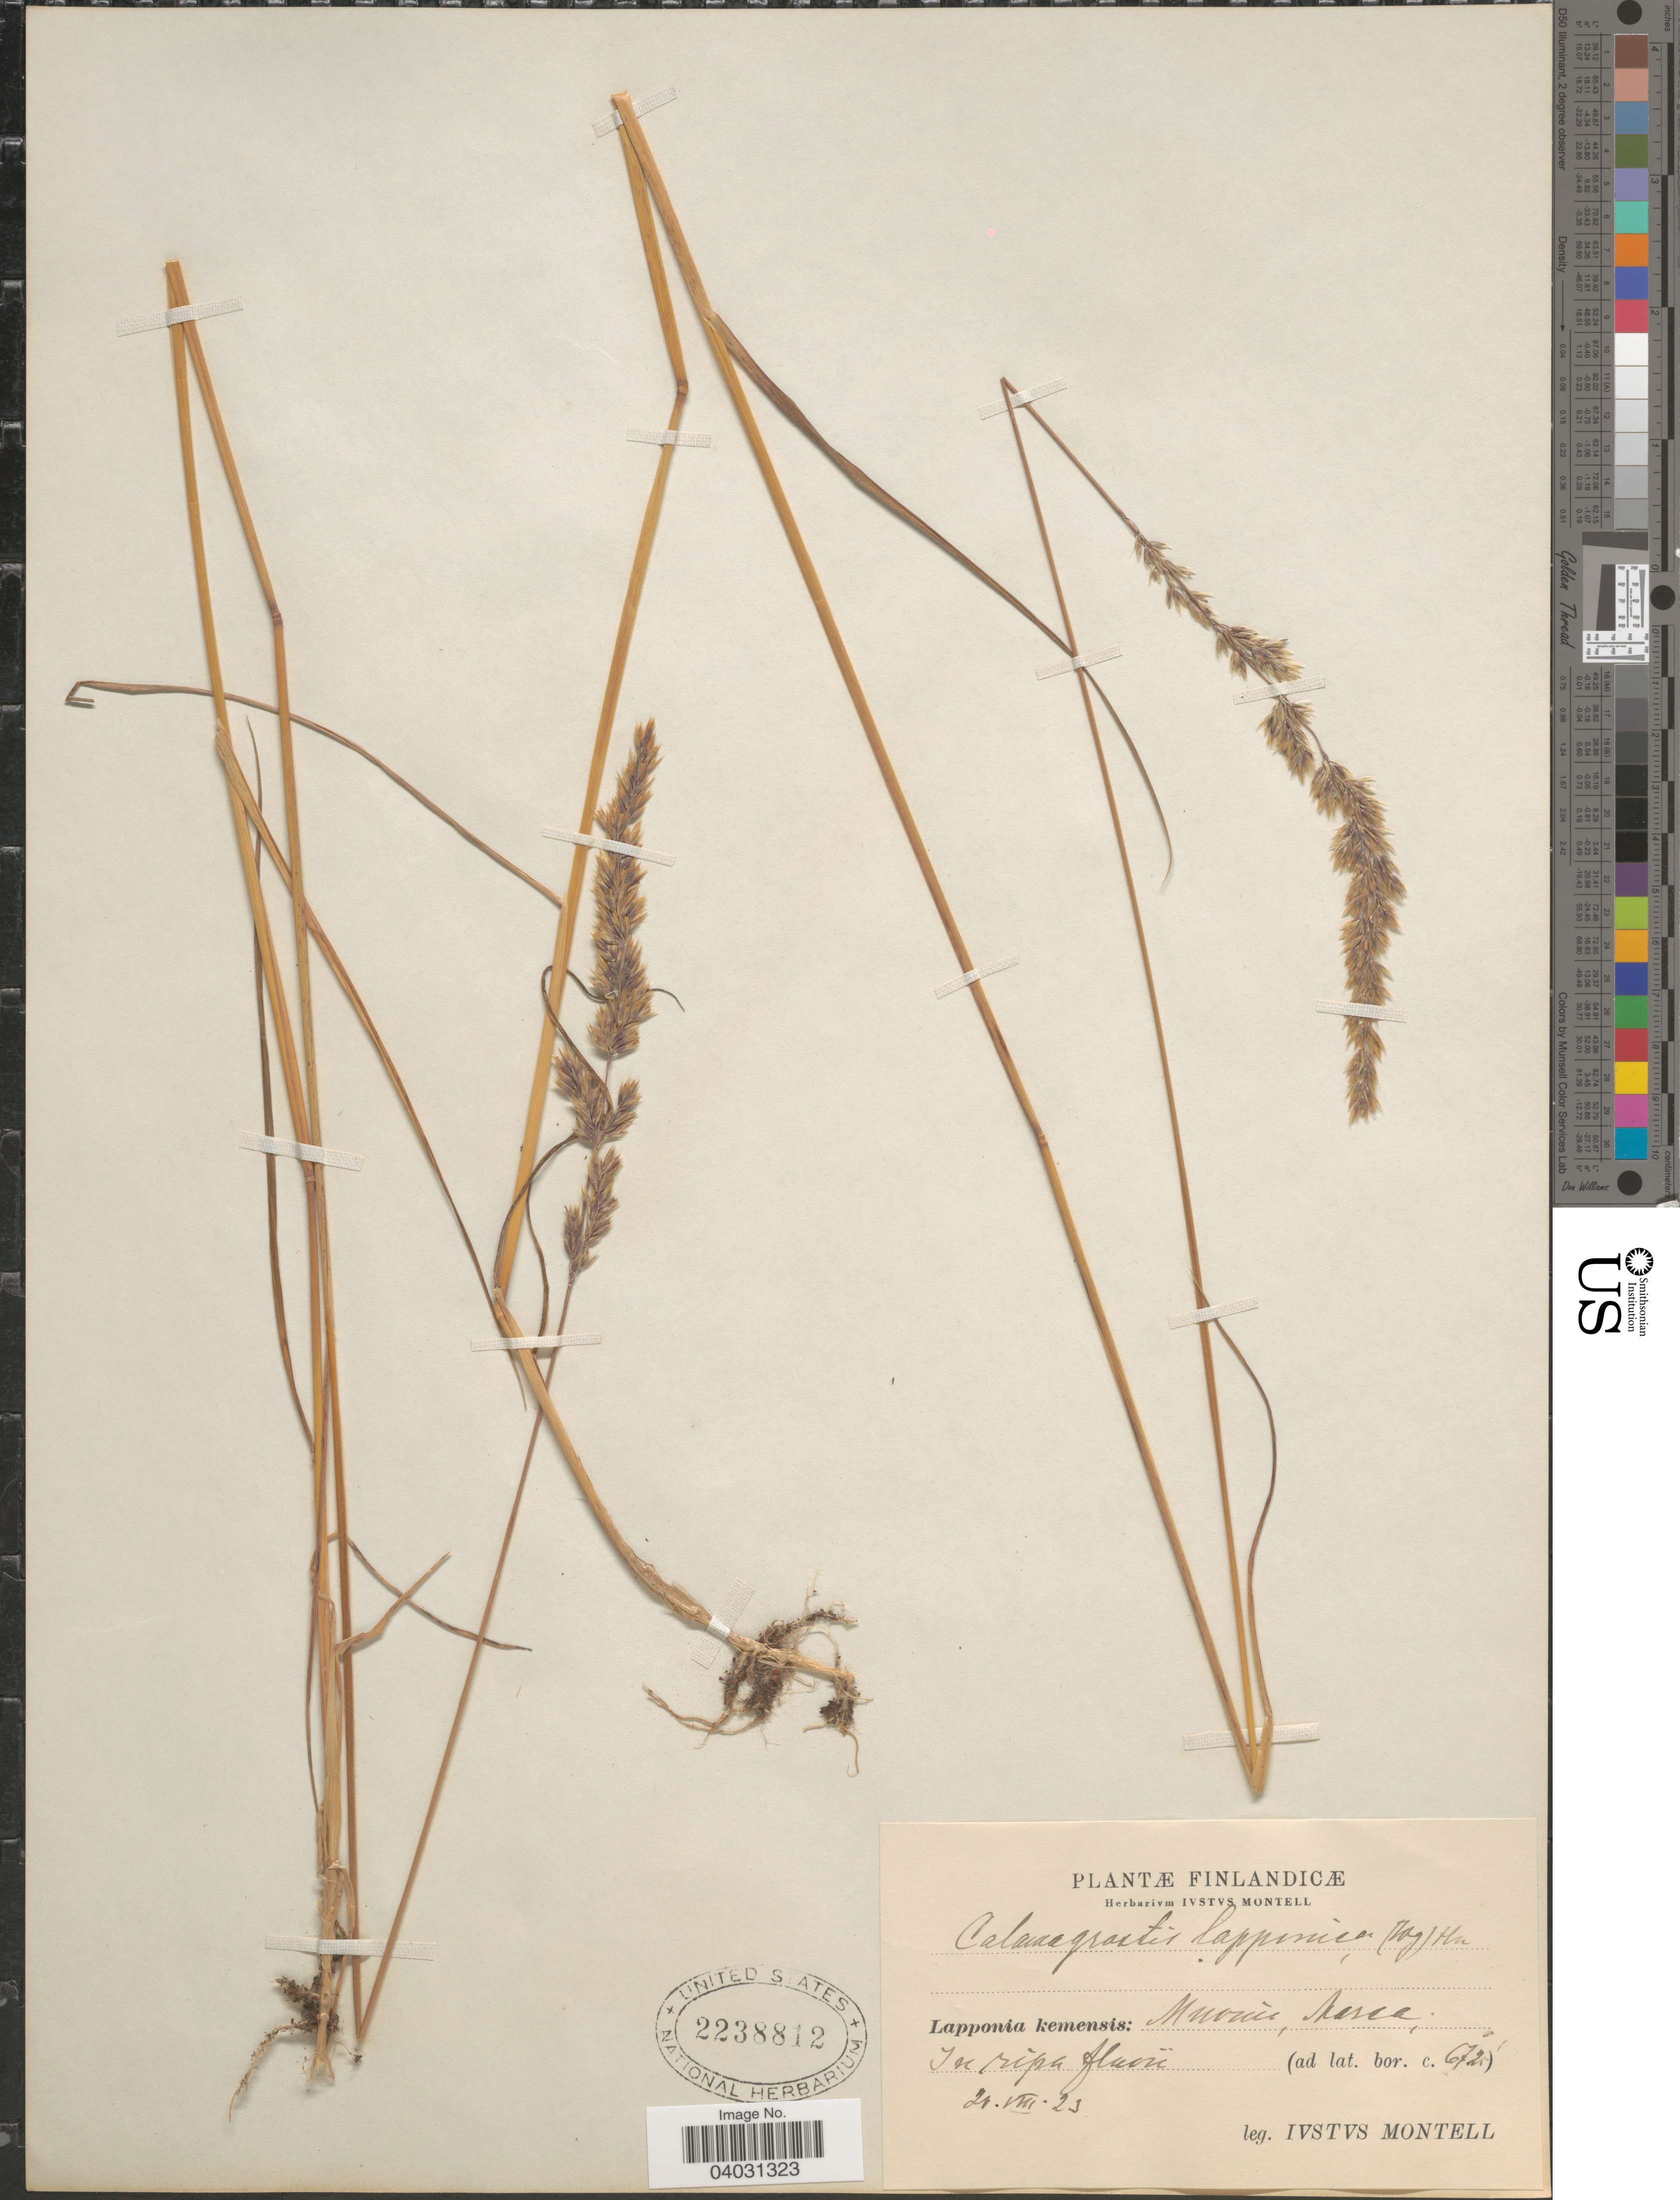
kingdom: Plantae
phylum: Tracheophyta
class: Liliopsida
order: Poales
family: Poaceae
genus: Calamagrostis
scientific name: Calamagrostis lapponica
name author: (Wahlenb.) Hartm.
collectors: I. Montell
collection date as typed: Transcribed d/m/y: 21/8/23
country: Finland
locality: Finlandicæ. Lapponia kemensis: Muonio, Kasca; In ripa fluvii.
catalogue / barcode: US 2238812